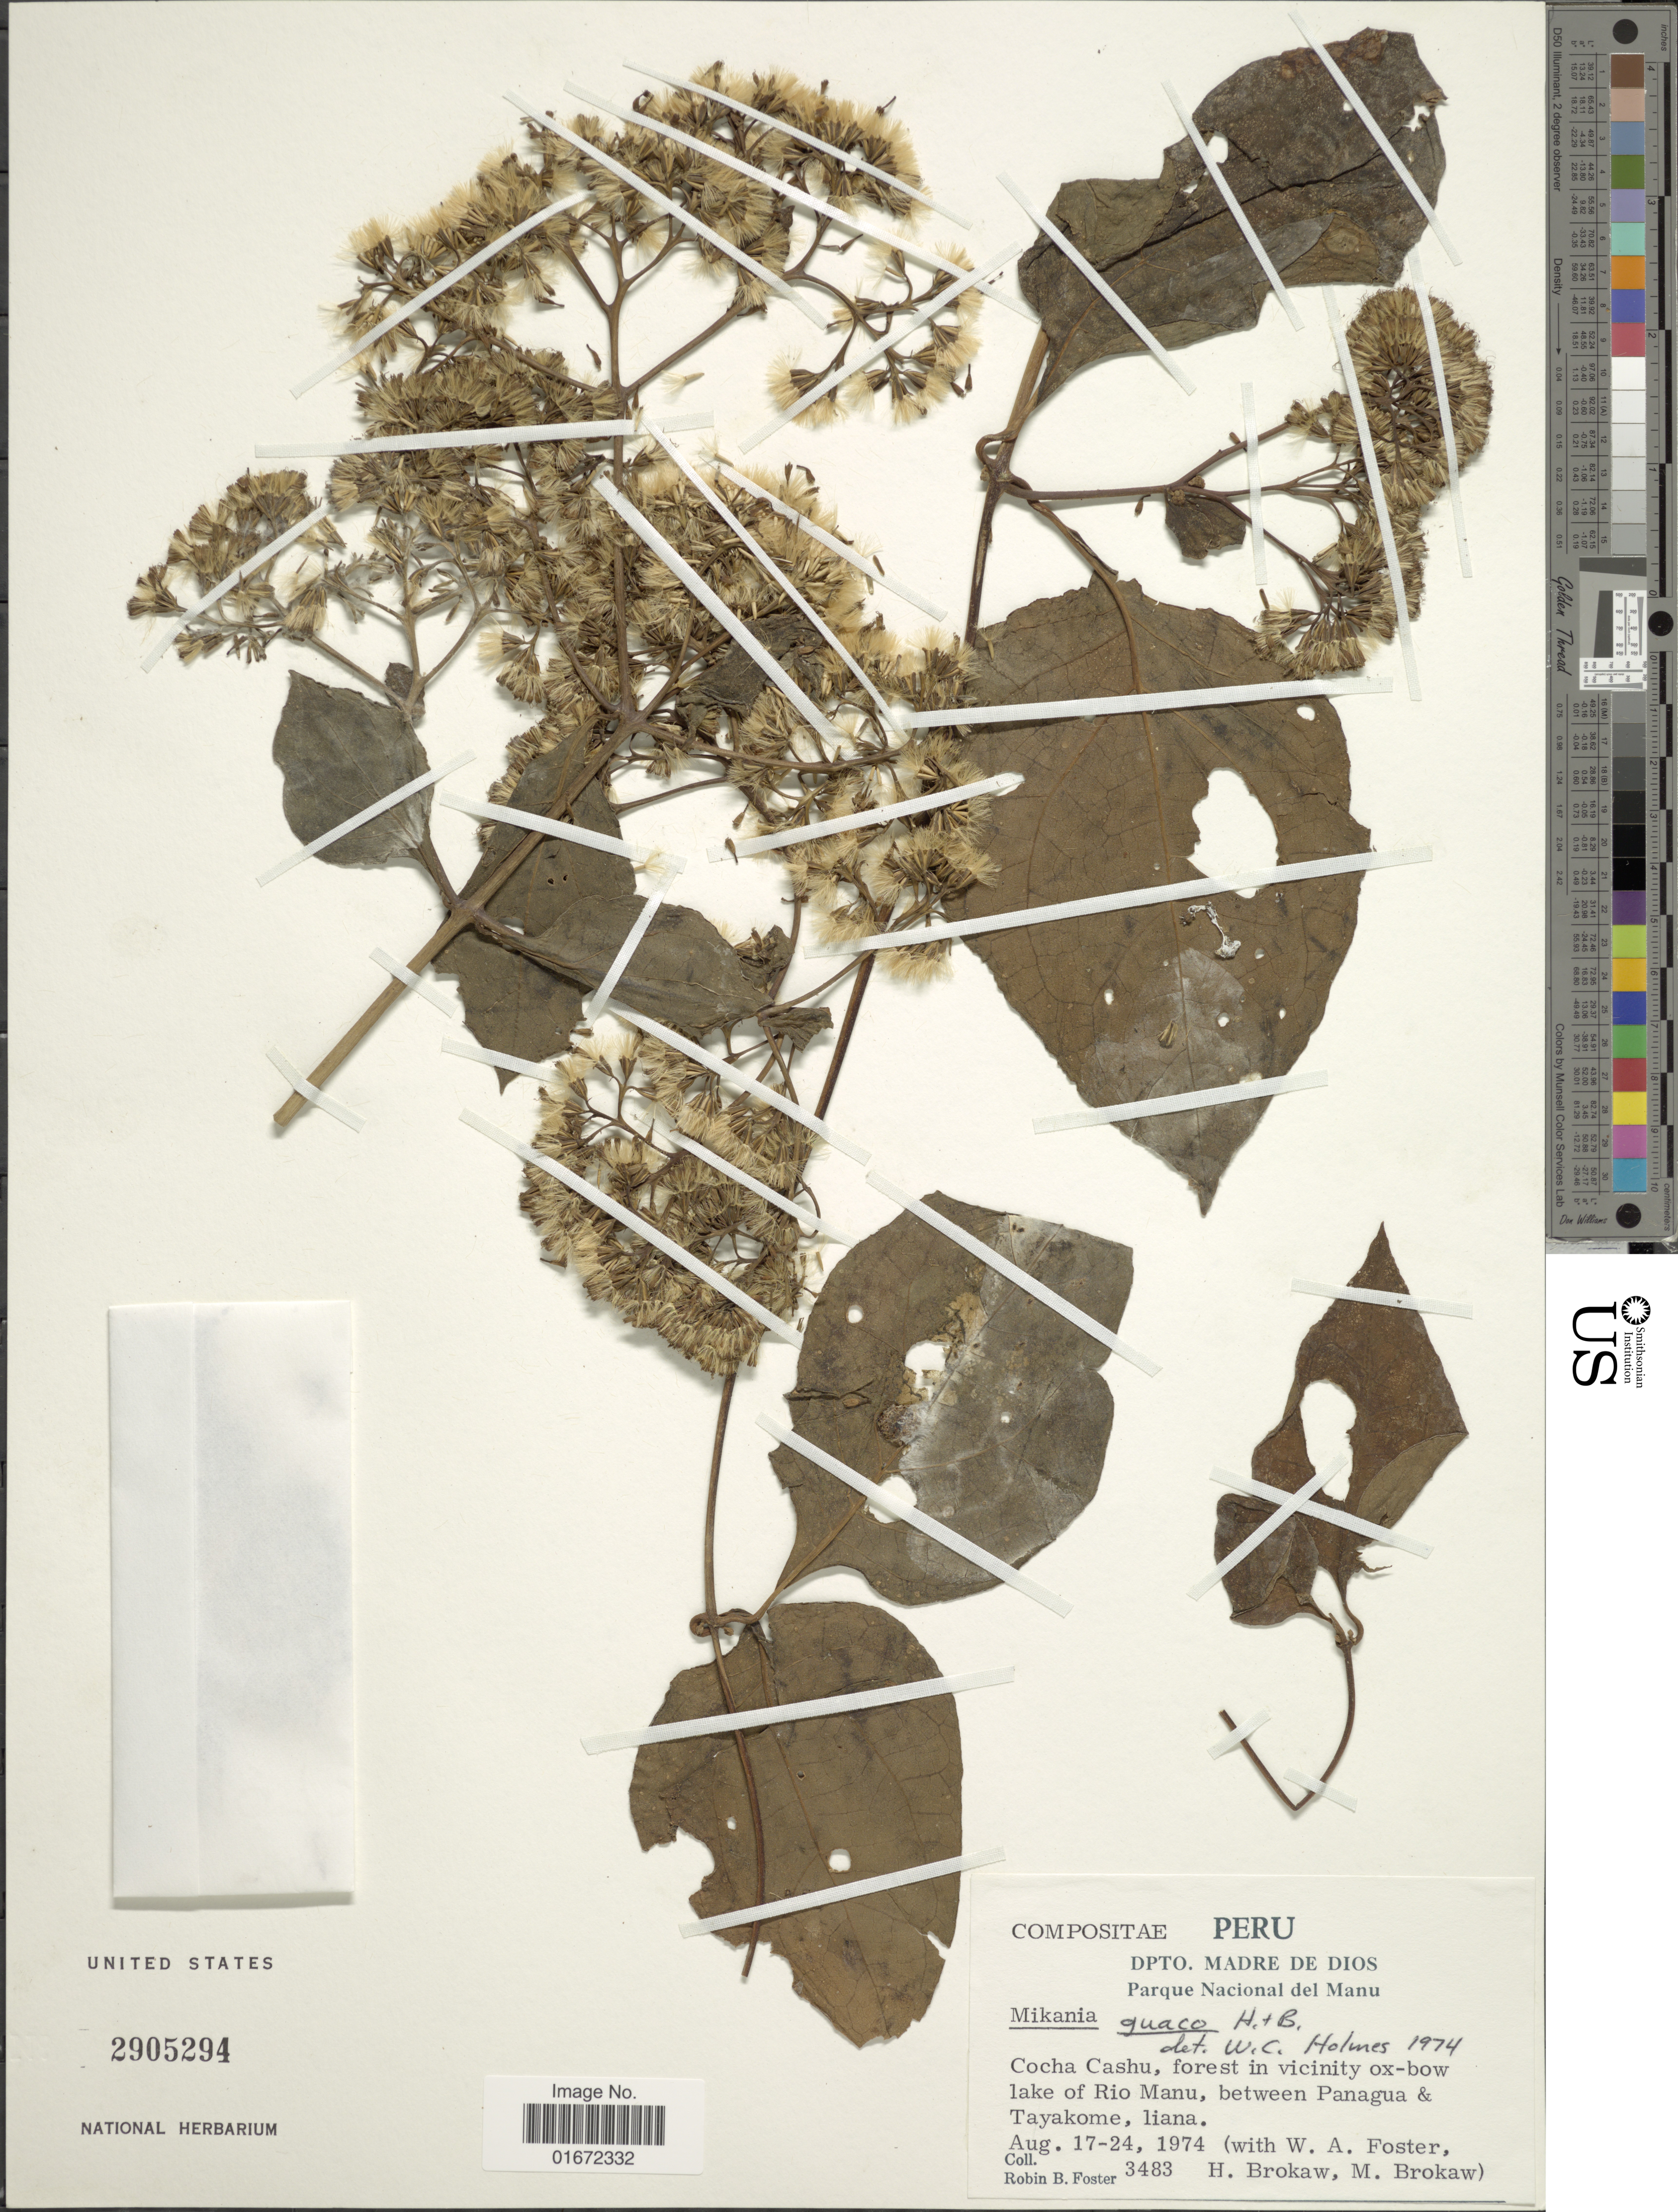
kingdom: Plantae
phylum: Tracheophyta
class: Magnoliopsida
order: Asterales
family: Asteraceae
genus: Mikania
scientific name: Mikania guaco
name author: Humb. & Bonpl.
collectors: R. B. Foster, W. Foster, H. Brokaw & M. Brokaw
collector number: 3483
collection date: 1974-08-17/1974-08-24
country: Peru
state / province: Madre de Dios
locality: Dpto. Madre de Dios. Parque Nacional de Manu. Cocha Cashu, forest in vicinity ox-bow lake of Rio Manu, between Panagua & Tayakome, liana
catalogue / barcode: US 2905294